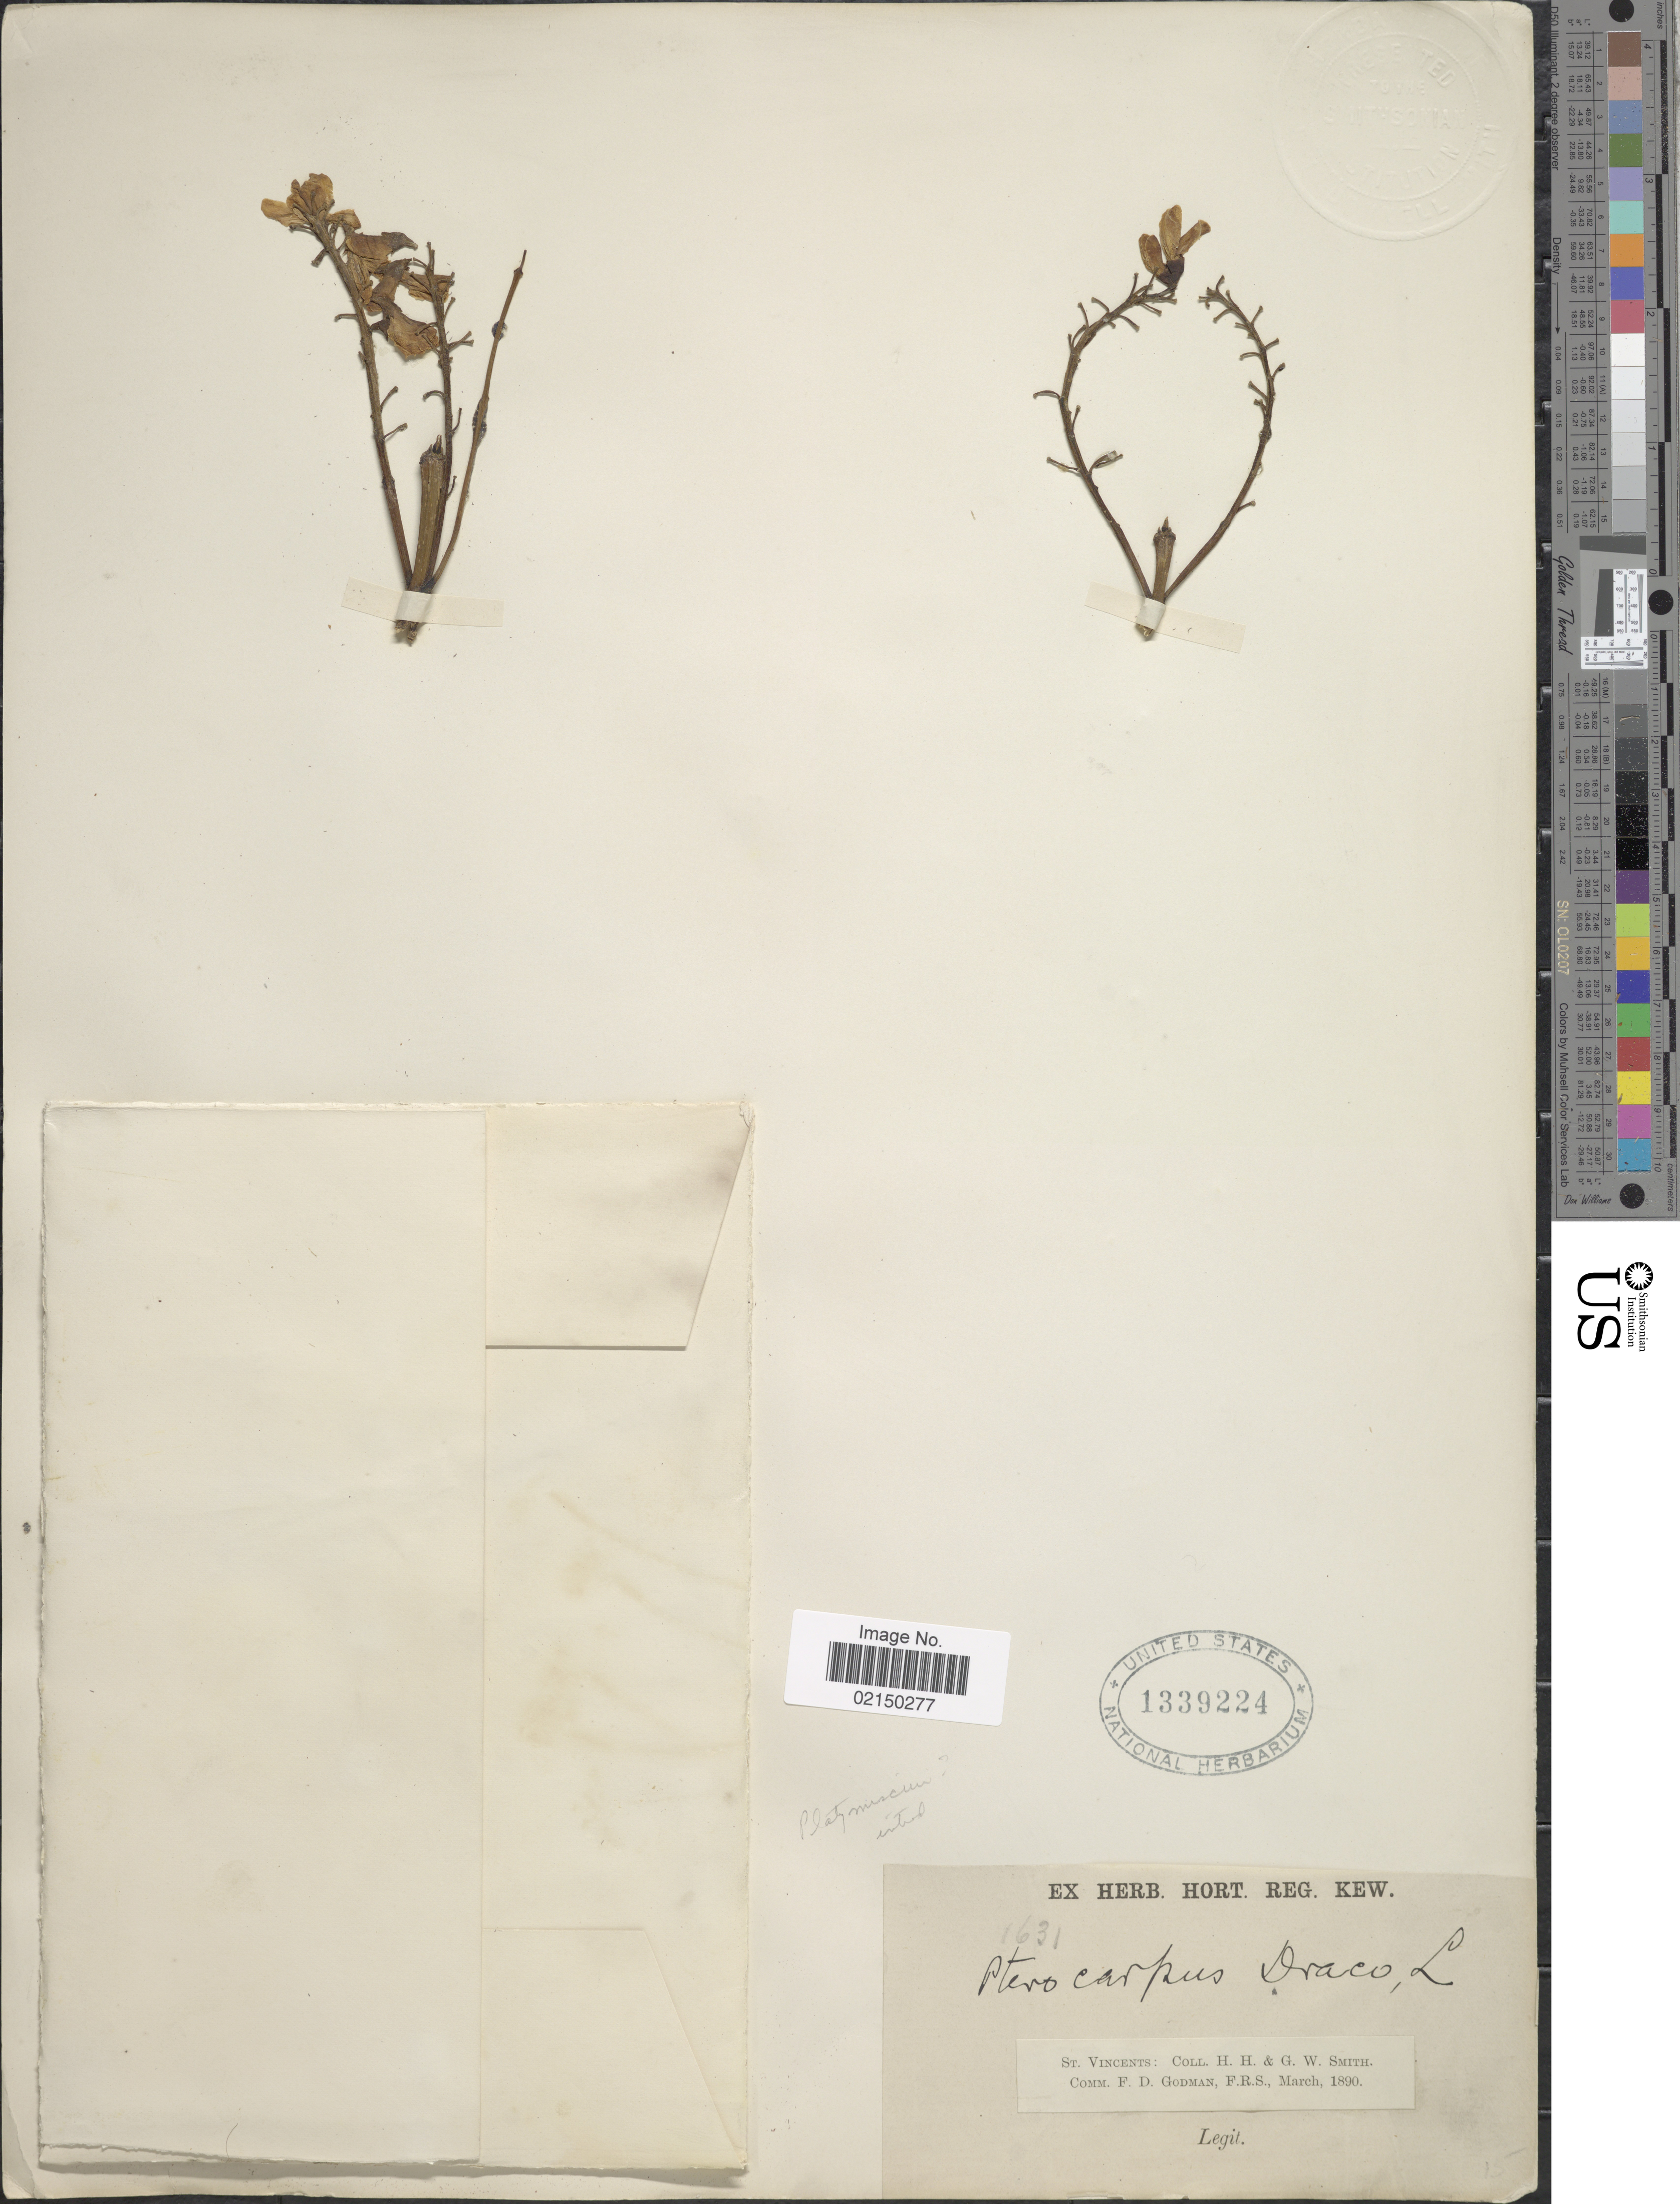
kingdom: Plantae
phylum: Tracheophyta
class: Magnoliopsida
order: Fabales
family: Fabaceae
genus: Pterocarpus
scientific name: Pterocarpus officinalis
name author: Jacq.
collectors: H. H. Smith & G. Smith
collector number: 1631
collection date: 1890-03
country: St. Vincent - Grenadines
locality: St. Vincents.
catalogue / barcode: US 1339224